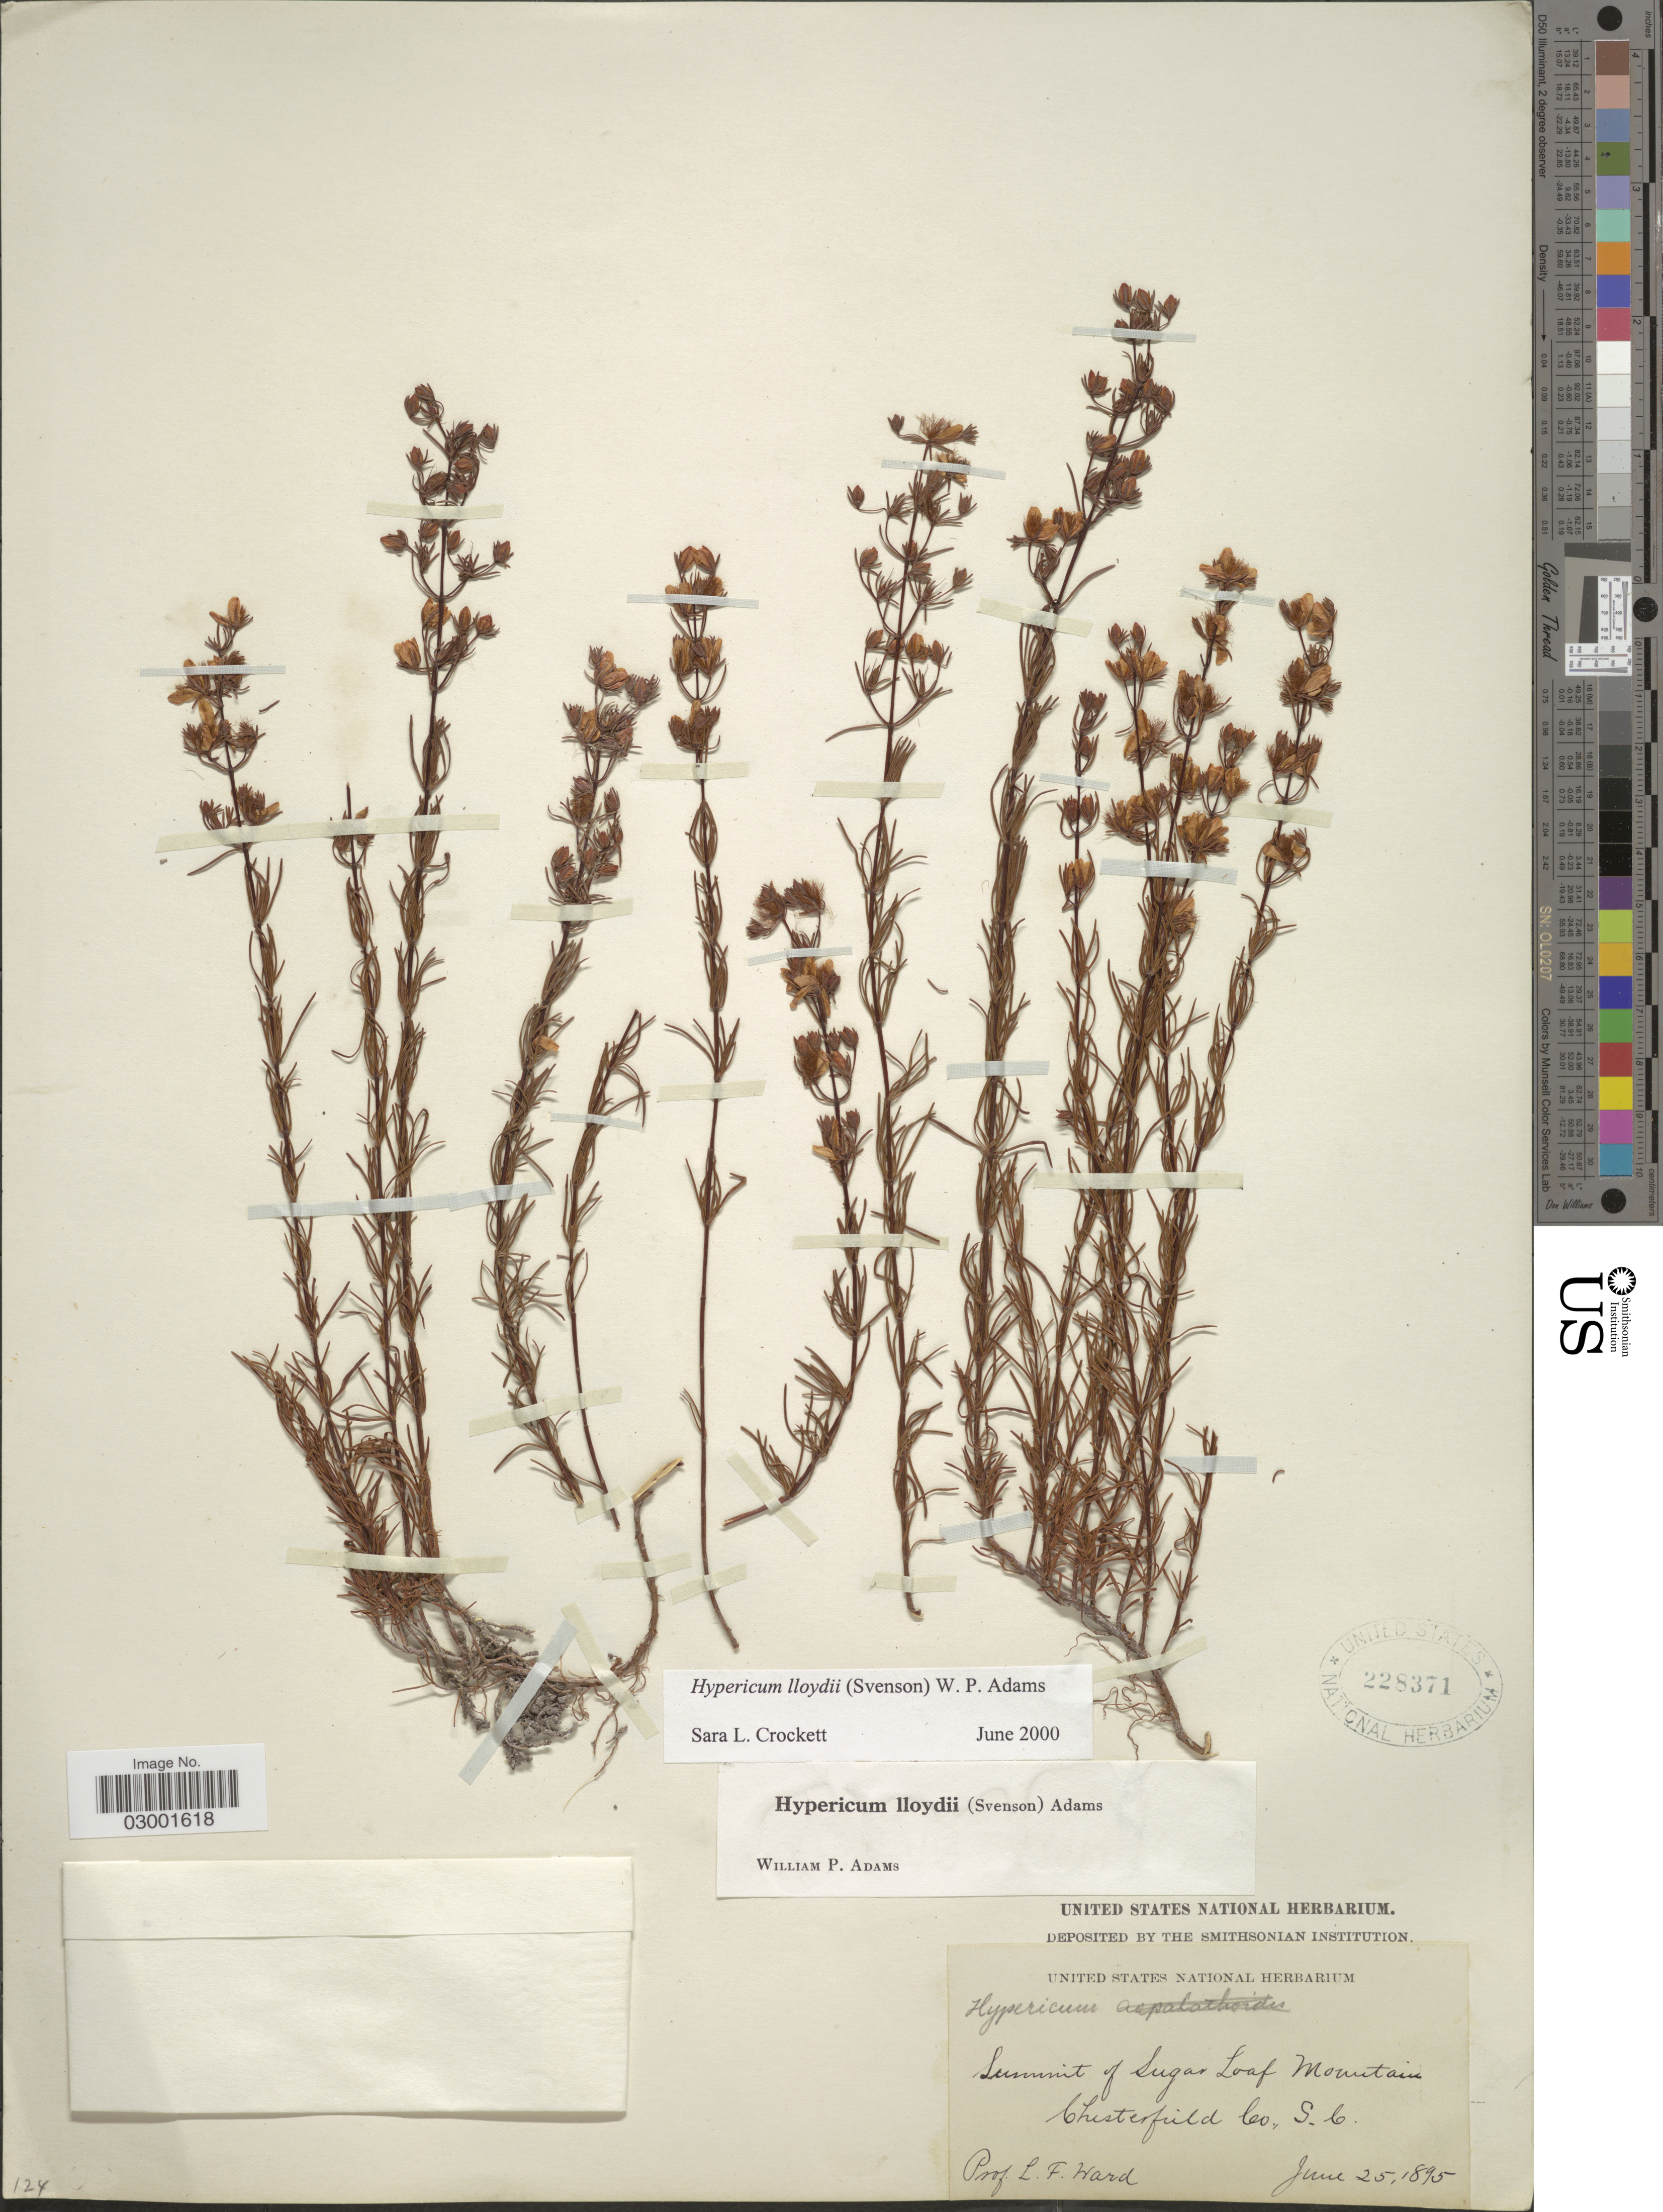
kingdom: Plantae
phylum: Tracheophyta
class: Magnoliopsida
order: Malpighiales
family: Hypericaceae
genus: Hypericum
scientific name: Hypericum lloydii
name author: (Svenson) W.P. Adams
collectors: L. Ward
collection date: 1895-06-25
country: United States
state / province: South Carolina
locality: Summit of Sugar Loaf Mountain, Chesterfield Co.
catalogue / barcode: US 228371